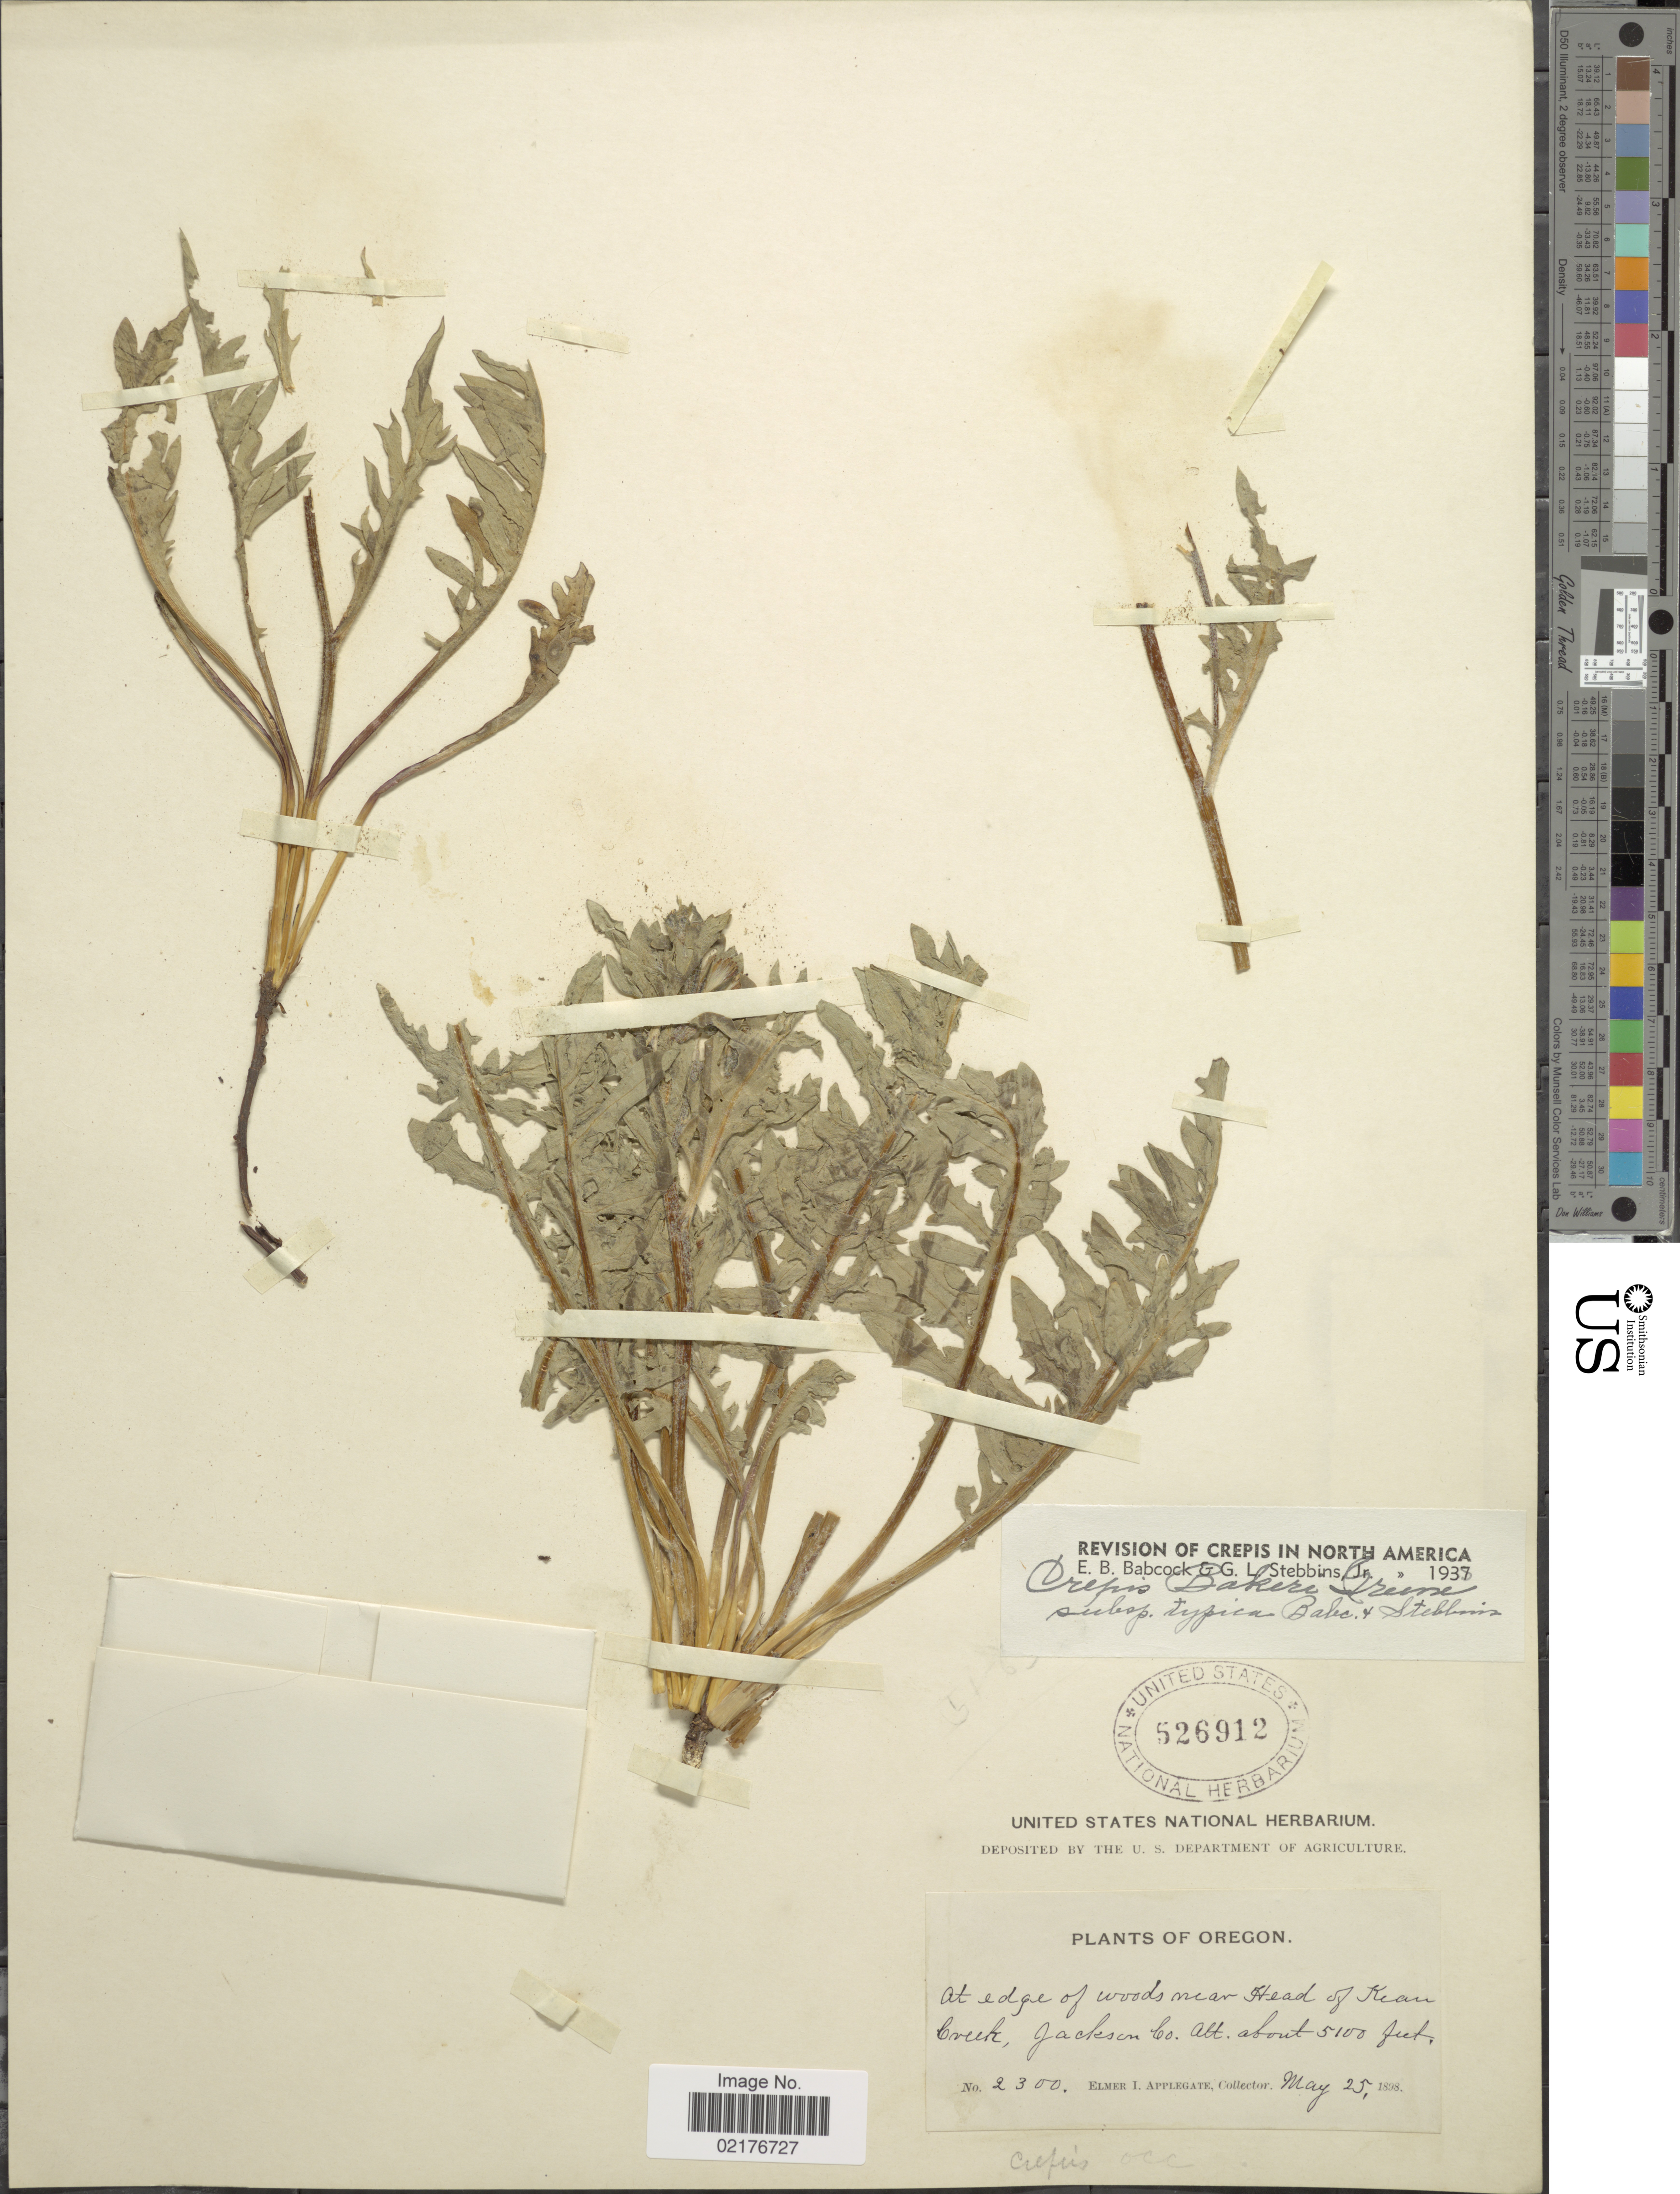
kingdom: Plantae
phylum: Tracheophyta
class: Magnoliopsida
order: Asterales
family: Asteraceae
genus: Crepis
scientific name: Crepis bakeri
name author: Greene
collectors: E. I. Applegate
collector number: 2300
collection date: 1898-05-25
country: United States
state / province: Oregon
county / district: Jackson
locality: At edge of woods near head of Kean Creek Jackson Co.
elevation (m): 1554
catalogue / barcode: US 526912